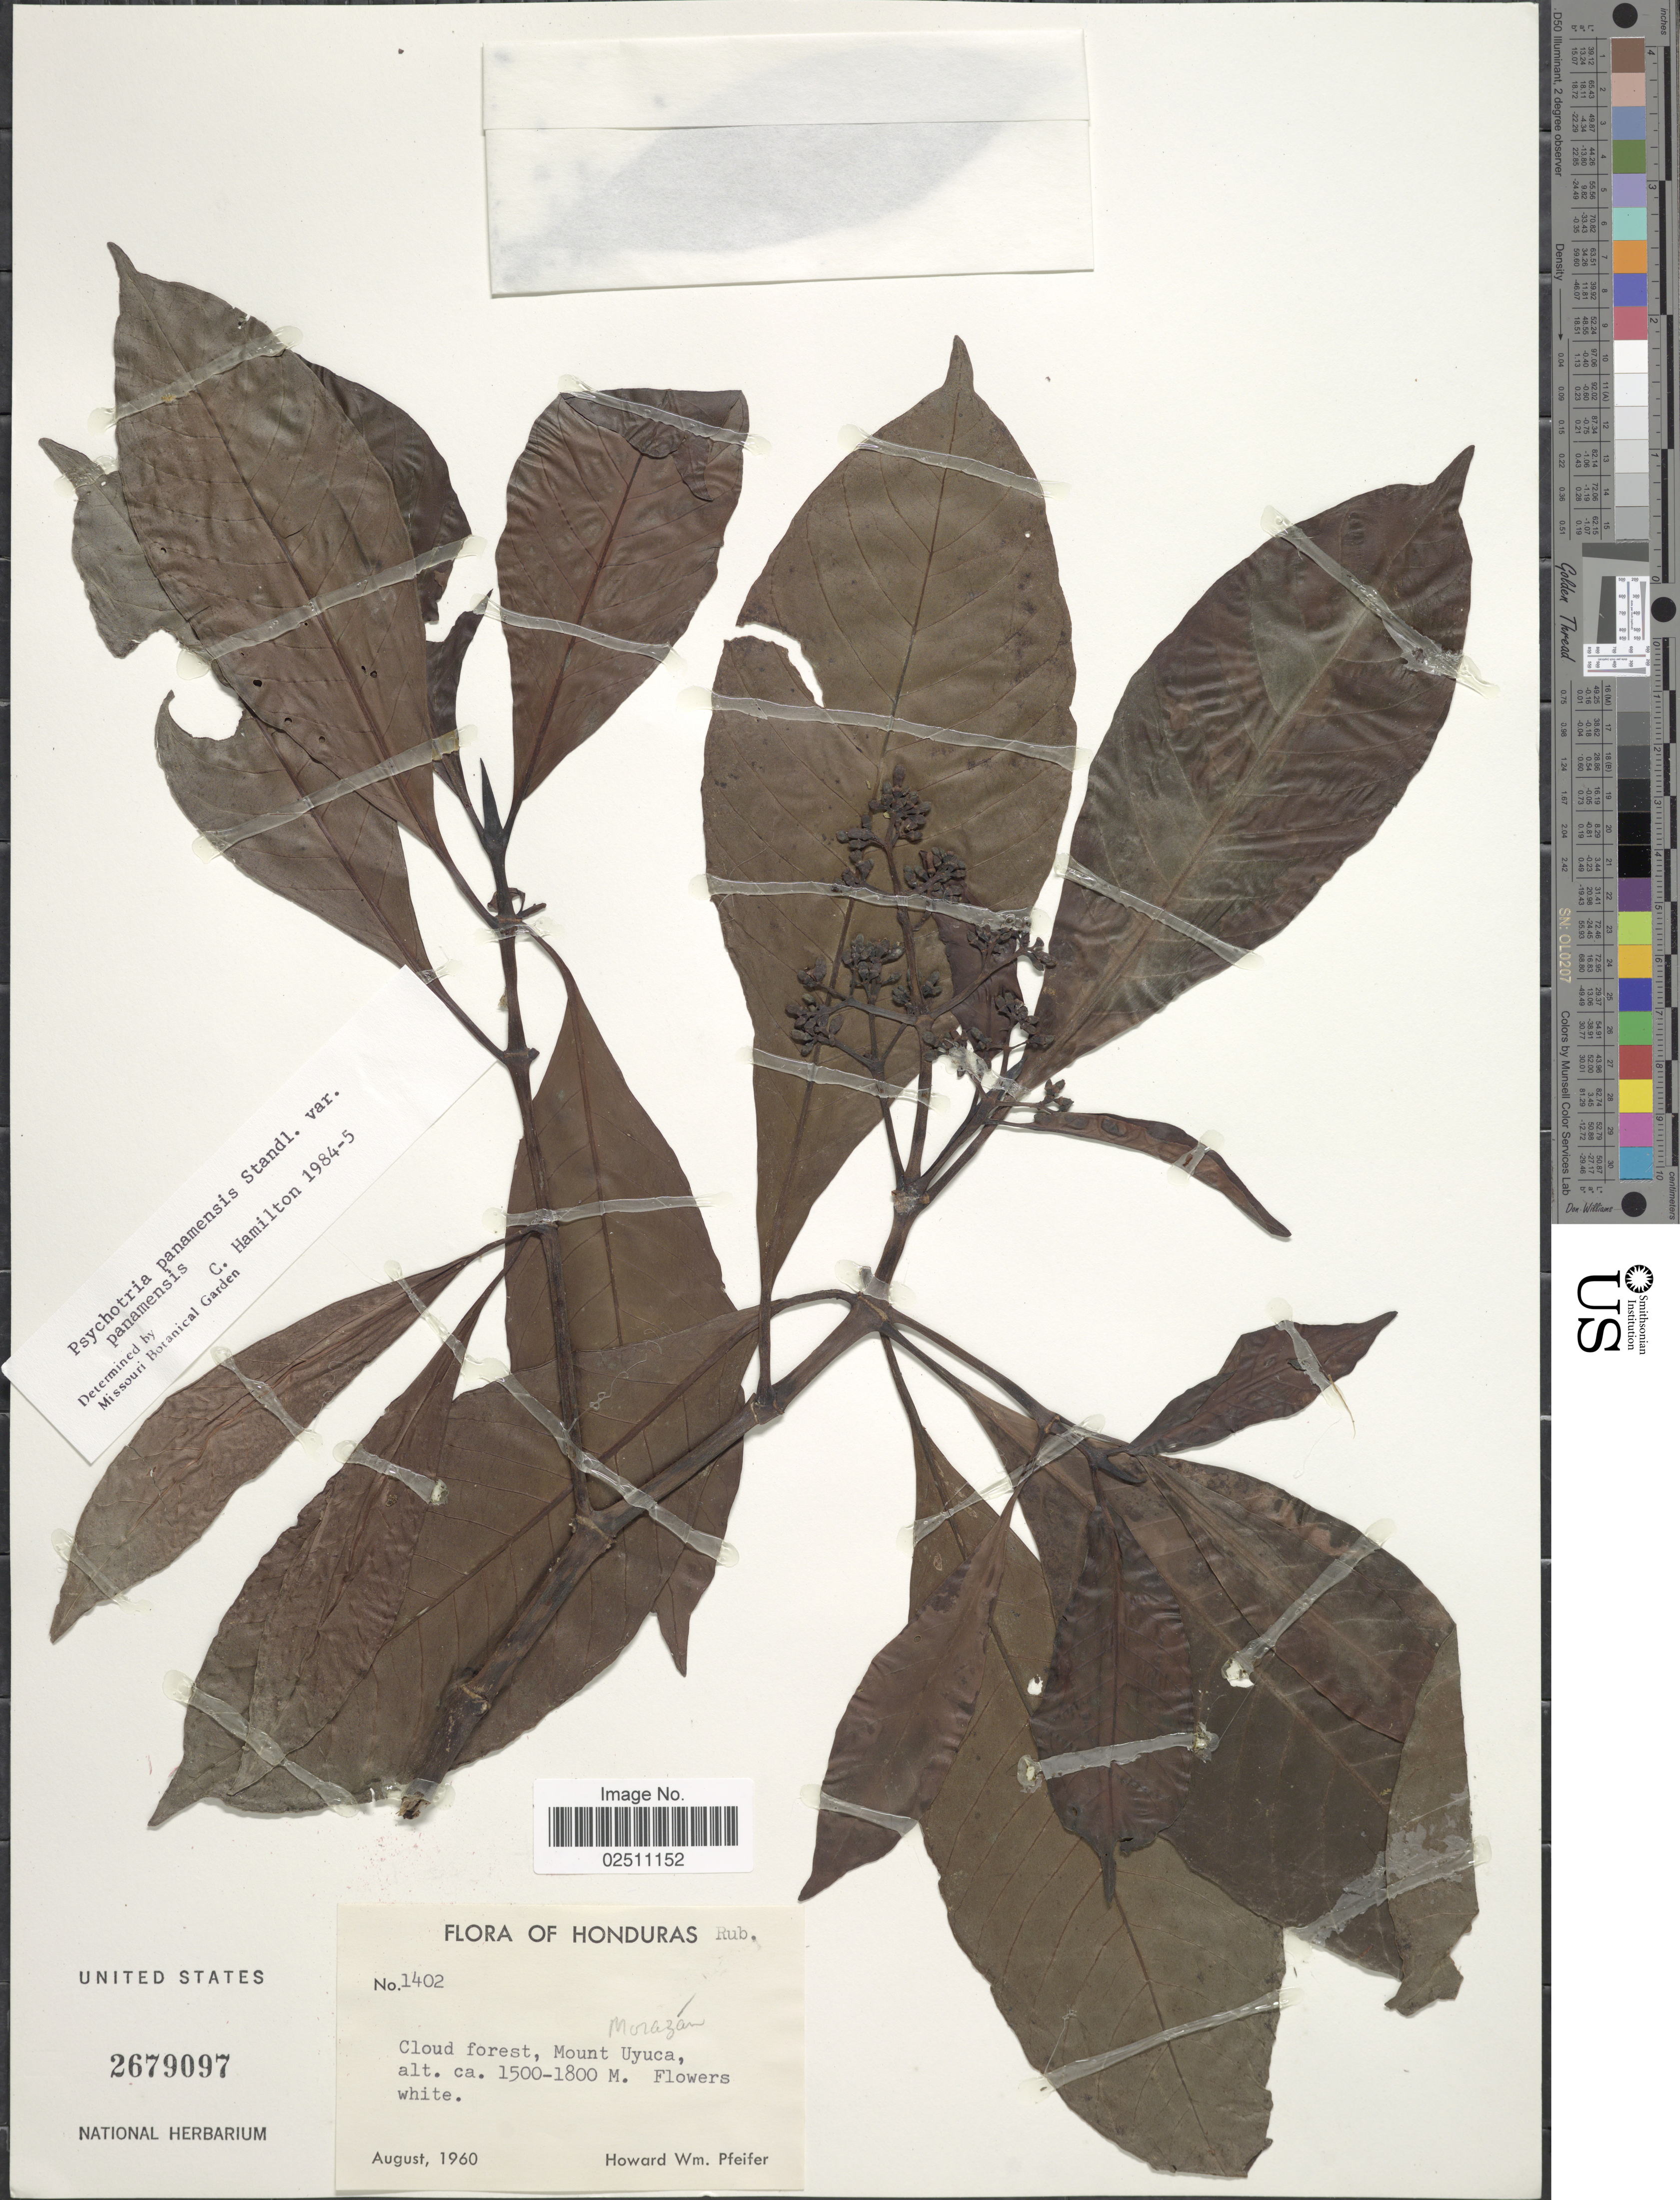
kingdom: Plantae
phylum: Tracheophyta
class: Magnoliopsida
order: Gentianales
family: Rubiaceae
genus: Psychotria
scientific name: Psychotria panamensis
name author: Standl.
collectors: H. W. Pfeifer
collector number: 1402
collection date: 1960-08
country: Honduras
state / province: Fco. Morazán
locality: Cloud forest, Mount Uyaca, Morazan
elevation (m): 1500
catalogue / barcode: US 2679097